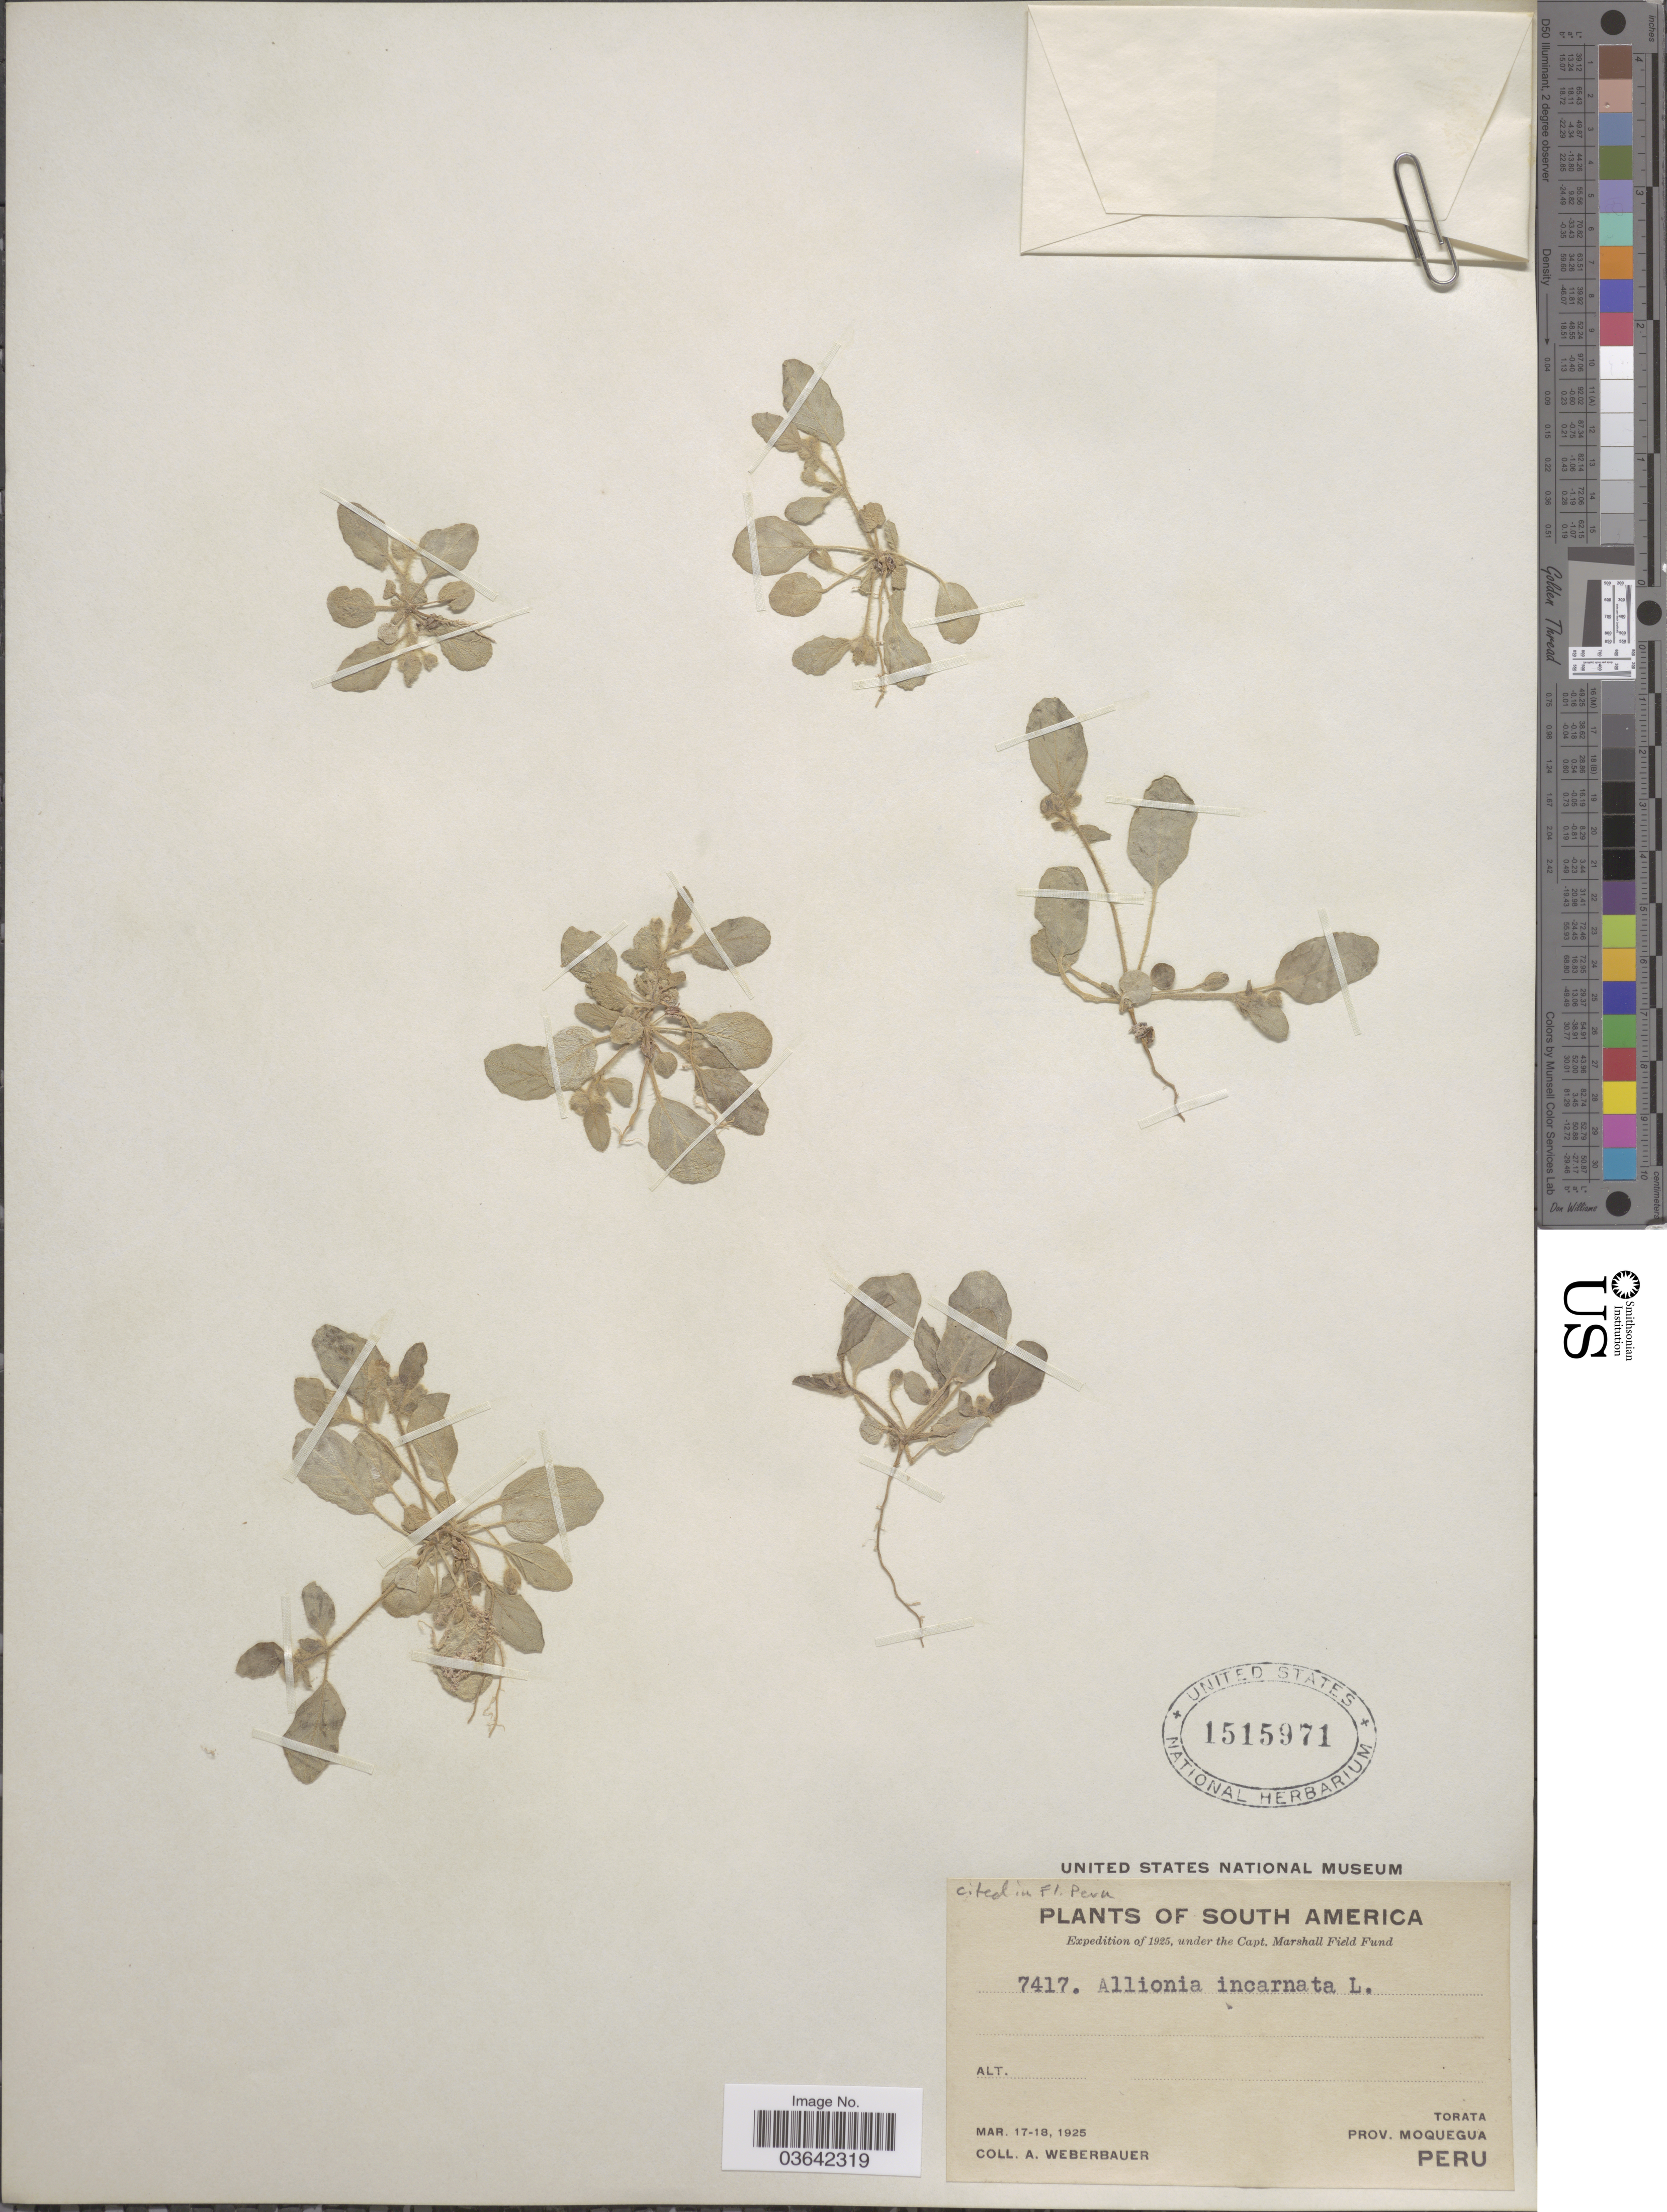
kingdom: Plantae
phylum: Tracheophyta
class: Magnoliopsida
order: Caryophyllales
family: Nyctaginaceae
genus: Allionia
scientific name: Allionia incarnata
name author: L.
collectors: A. Weberbauer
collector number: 7417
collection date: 1925-03-17/1925-03-18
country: Peru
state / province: Moquegua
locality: Torata.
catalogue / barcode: US 1515971